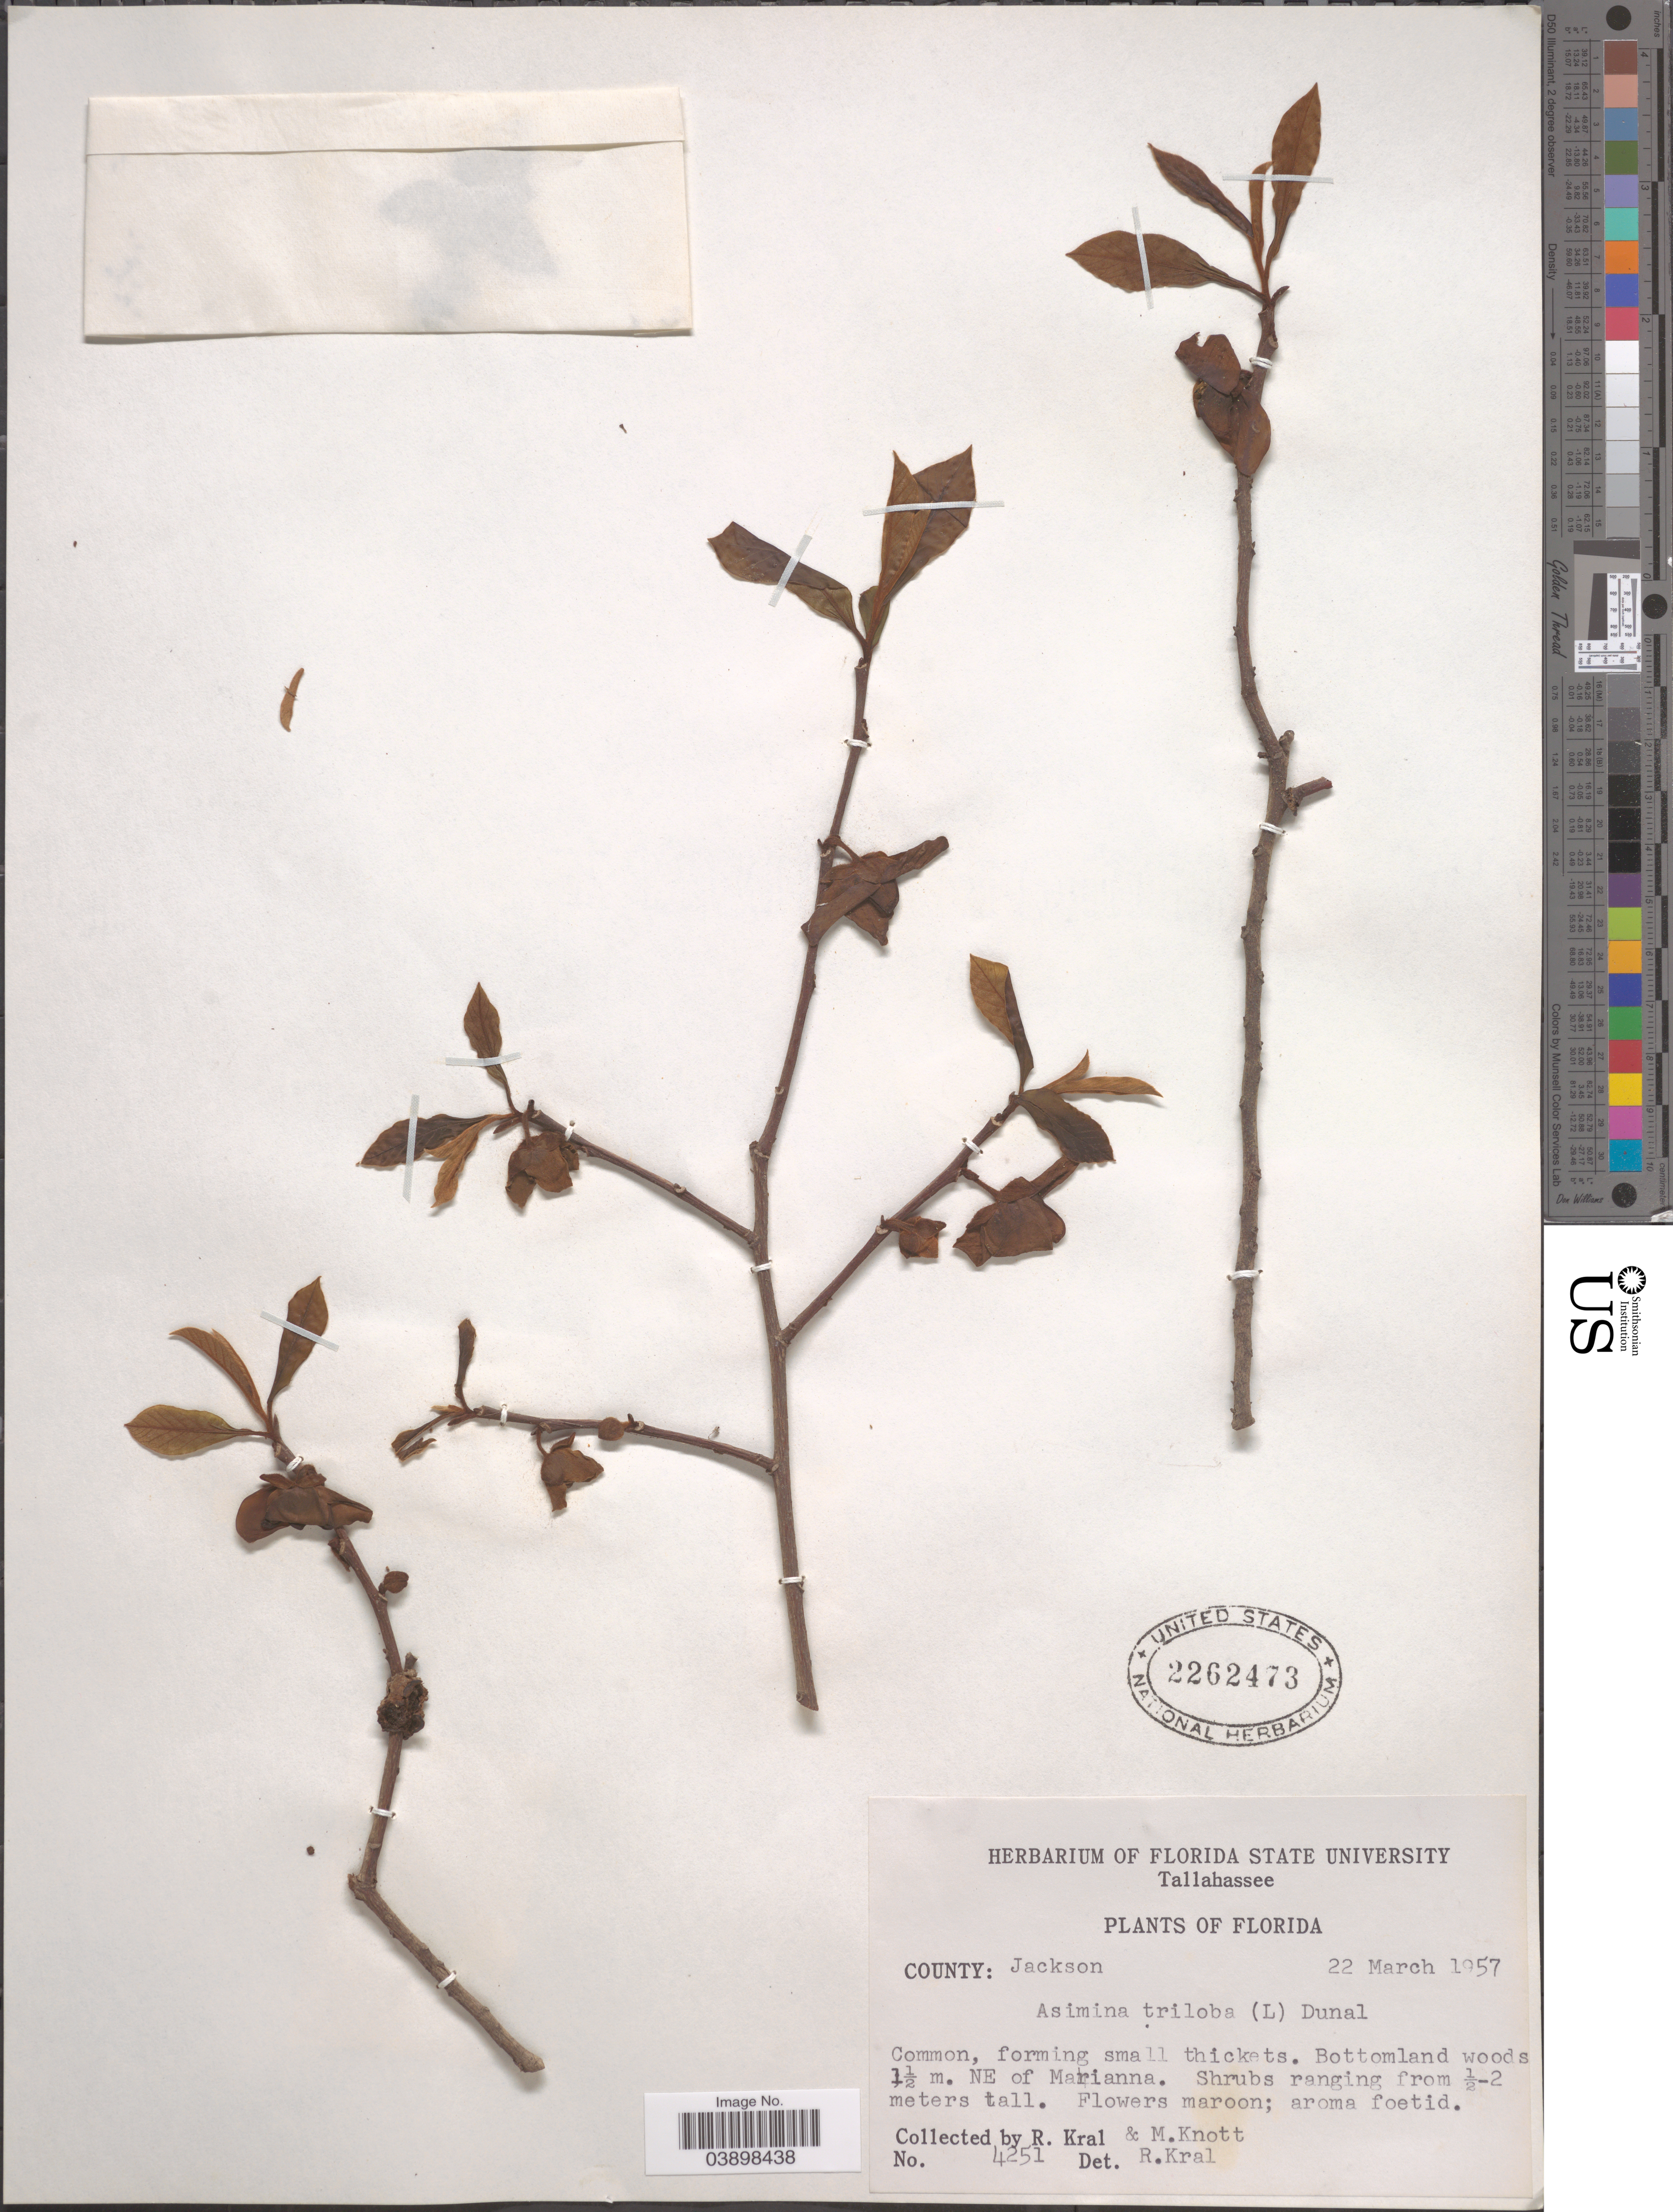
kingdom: Plantae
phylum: Tracheophyta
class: Magnoliopsida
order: Magnoliales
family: Annonaceae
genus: Asimina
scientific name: Asimina triloba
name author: (L.) Dunal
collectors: R. Kral & M. Knott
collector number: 4251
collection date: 1957-03-22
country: United States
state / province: Florida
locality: County: Jackson. Bottomland woods 1½ m. NE of Marianna.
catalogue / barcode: US 2262473